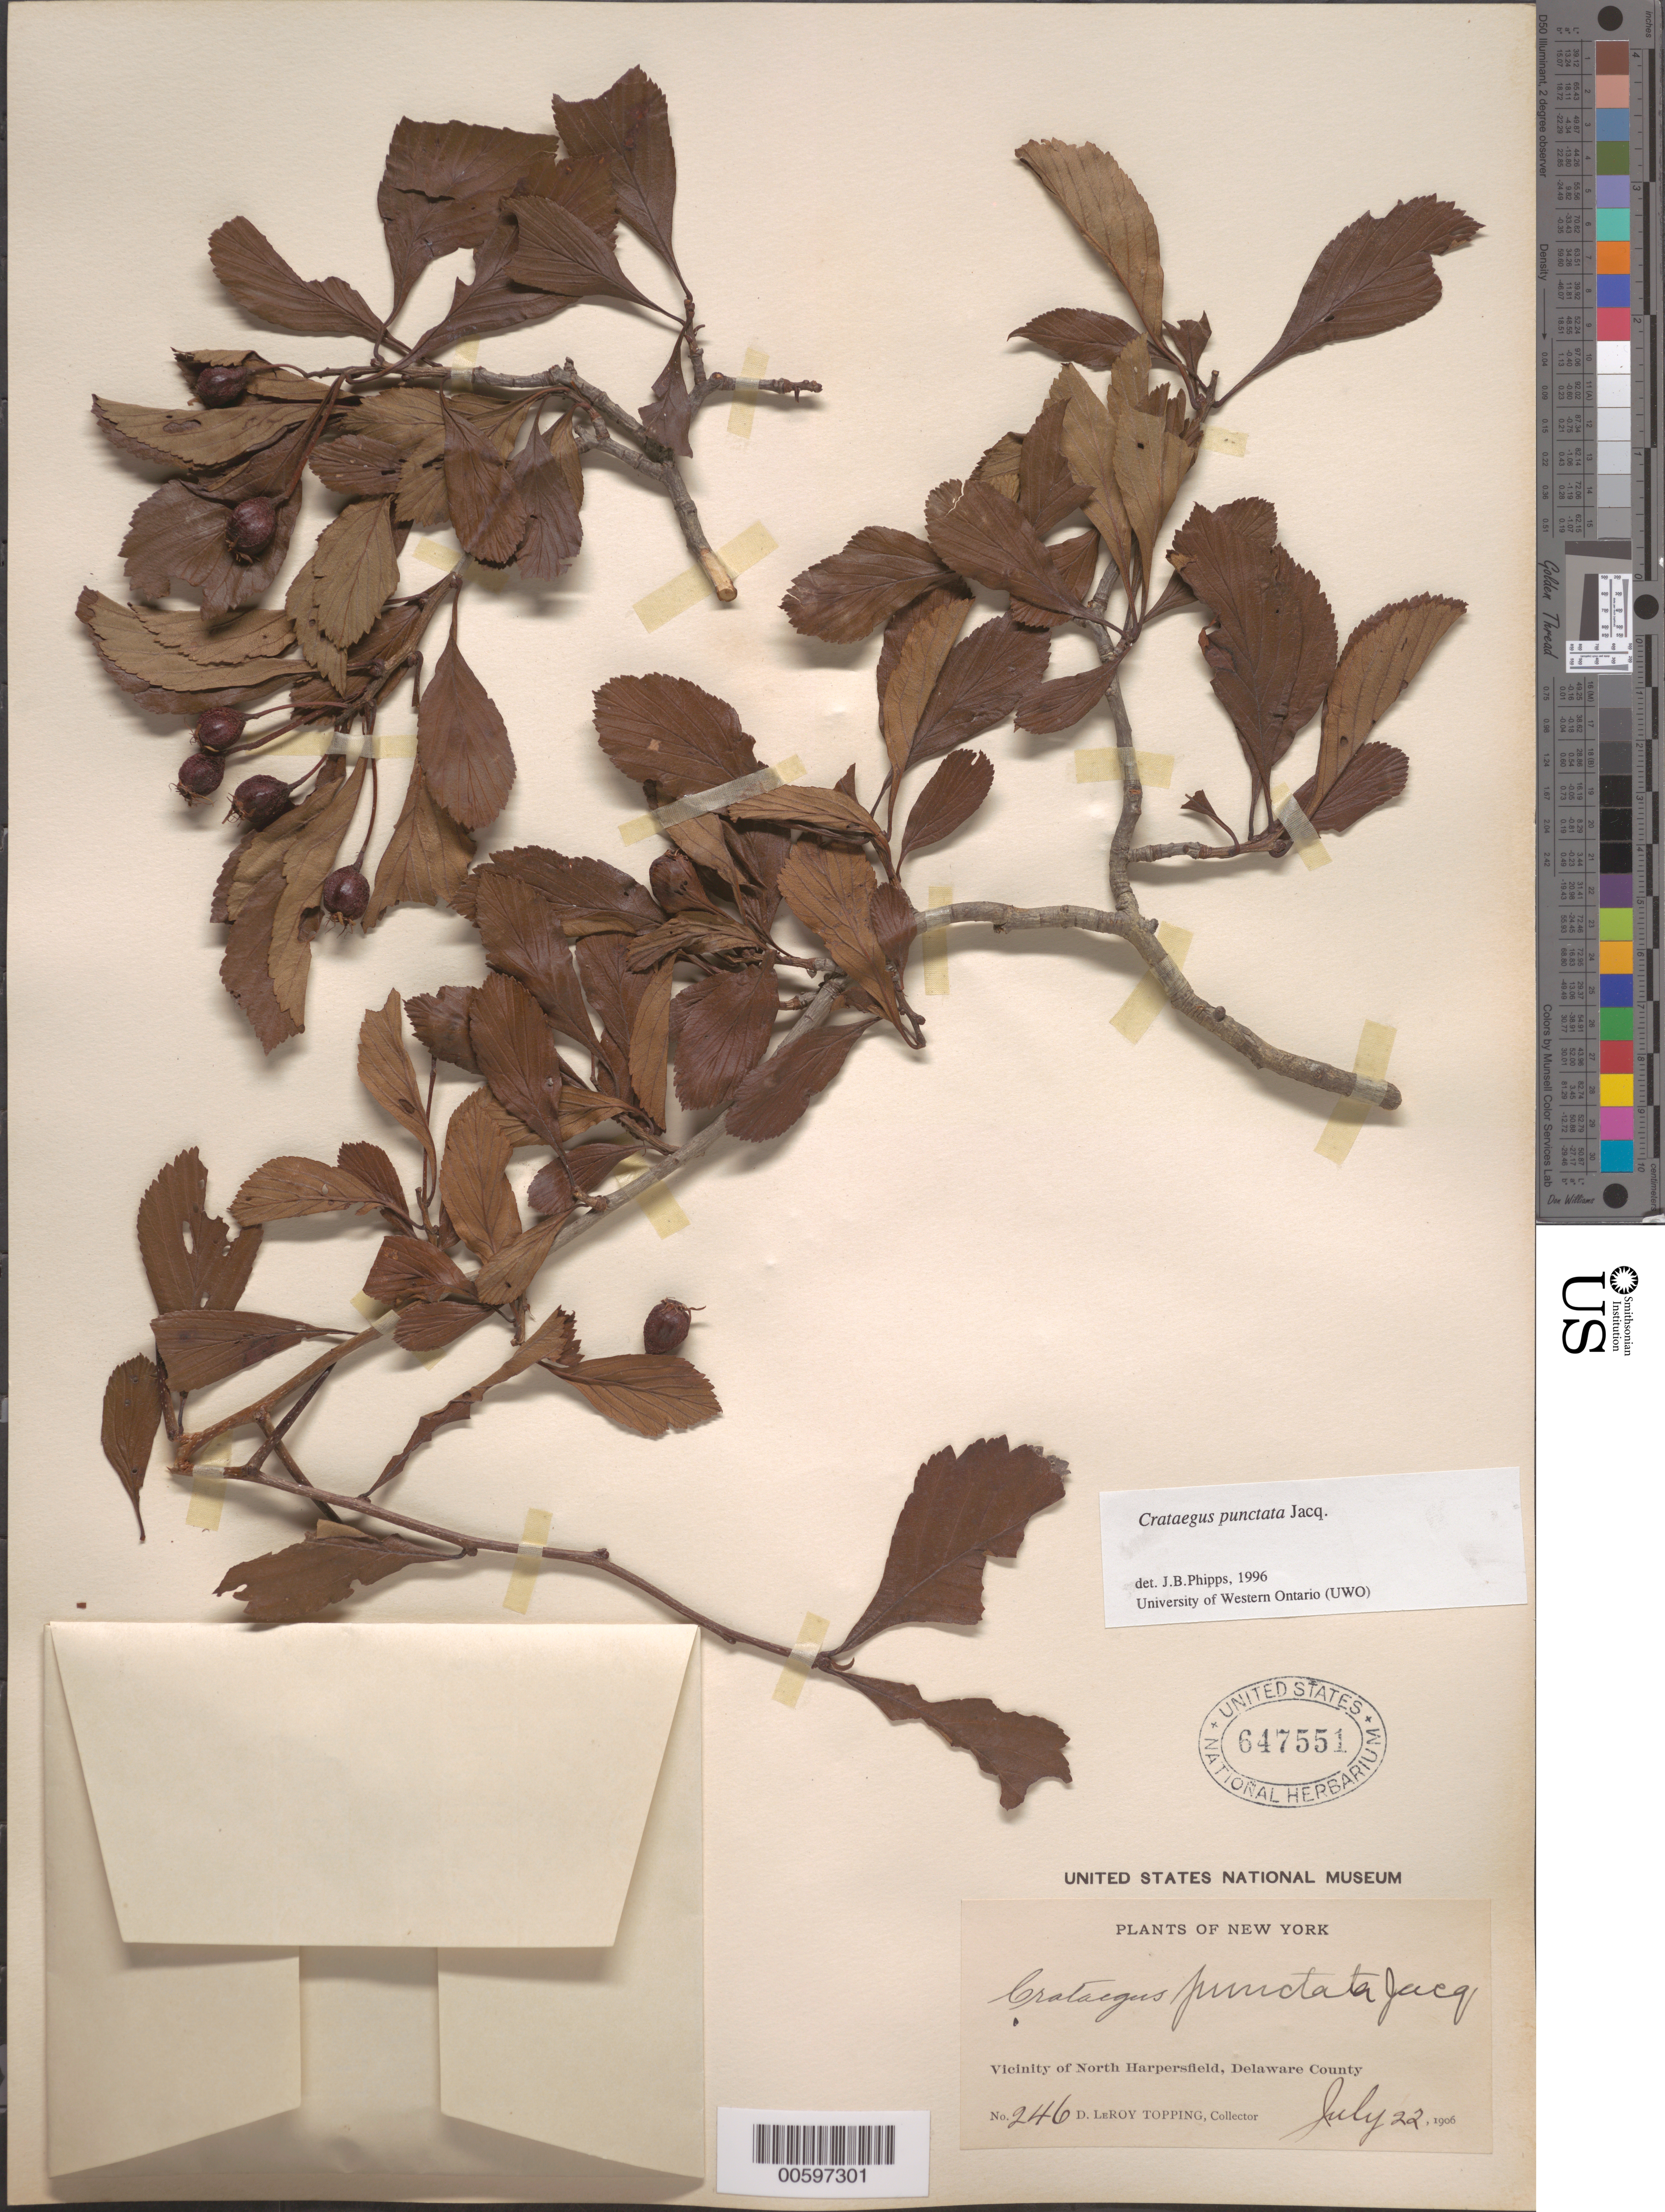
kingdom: Plantae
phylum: Tracheophyta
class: Magnoliopsida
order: Rosales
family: Rosaceae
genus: Crataegus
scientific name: Crataegus punctata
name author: Jacq.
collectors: D. L. Topping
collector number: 246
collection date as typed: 22 Jul 1906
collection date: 1906-07-22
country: United States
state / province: New York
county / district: Delaware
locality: Vicinity of North Harpersfield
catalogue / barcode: US 647551